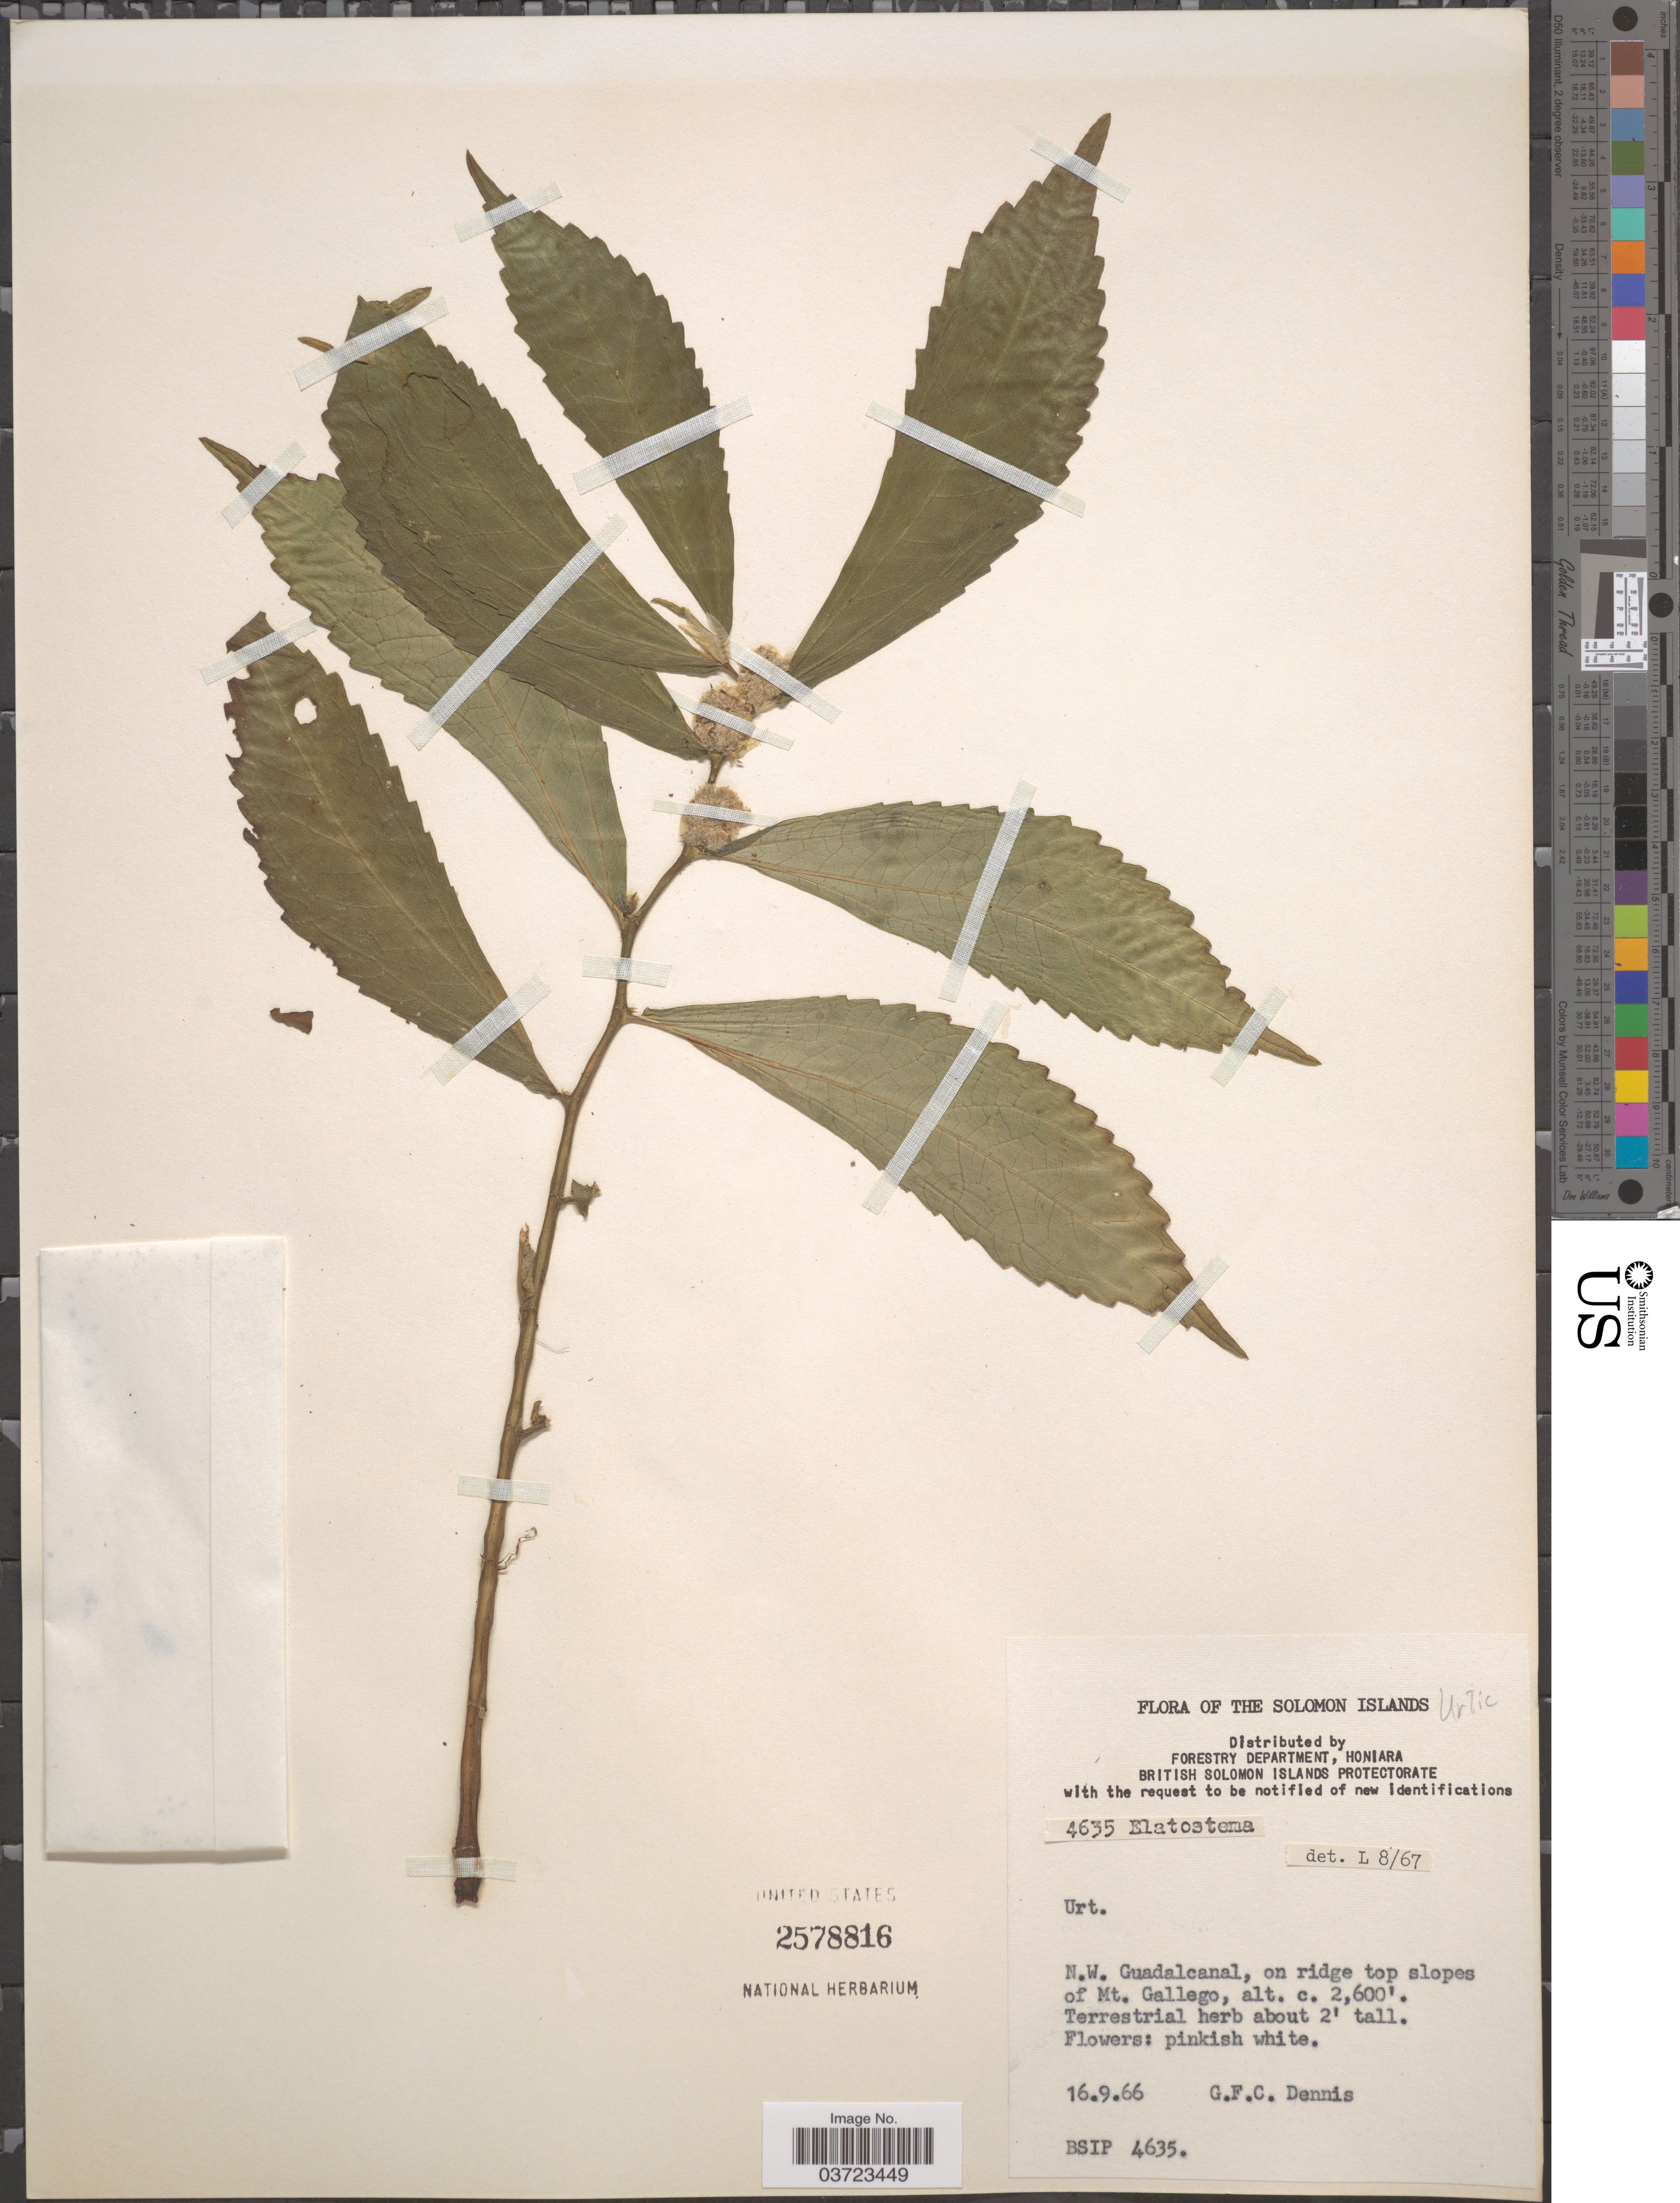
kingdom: Plantae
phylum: Tracheophyta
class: Magnoliopsida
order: Rosales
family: Urticaceae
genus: Elatostema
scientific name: Elatostema sp.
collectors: G. Dennis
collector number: B.S.I.P.4635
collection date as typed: Transcribed d/m/y: 16/9/66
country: Solomon Islands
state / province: Solomon Islands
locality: N.W. Guadalcanal, on ridge top slopes of Mt. Gallego.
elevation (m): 792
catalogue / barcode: US 2578816